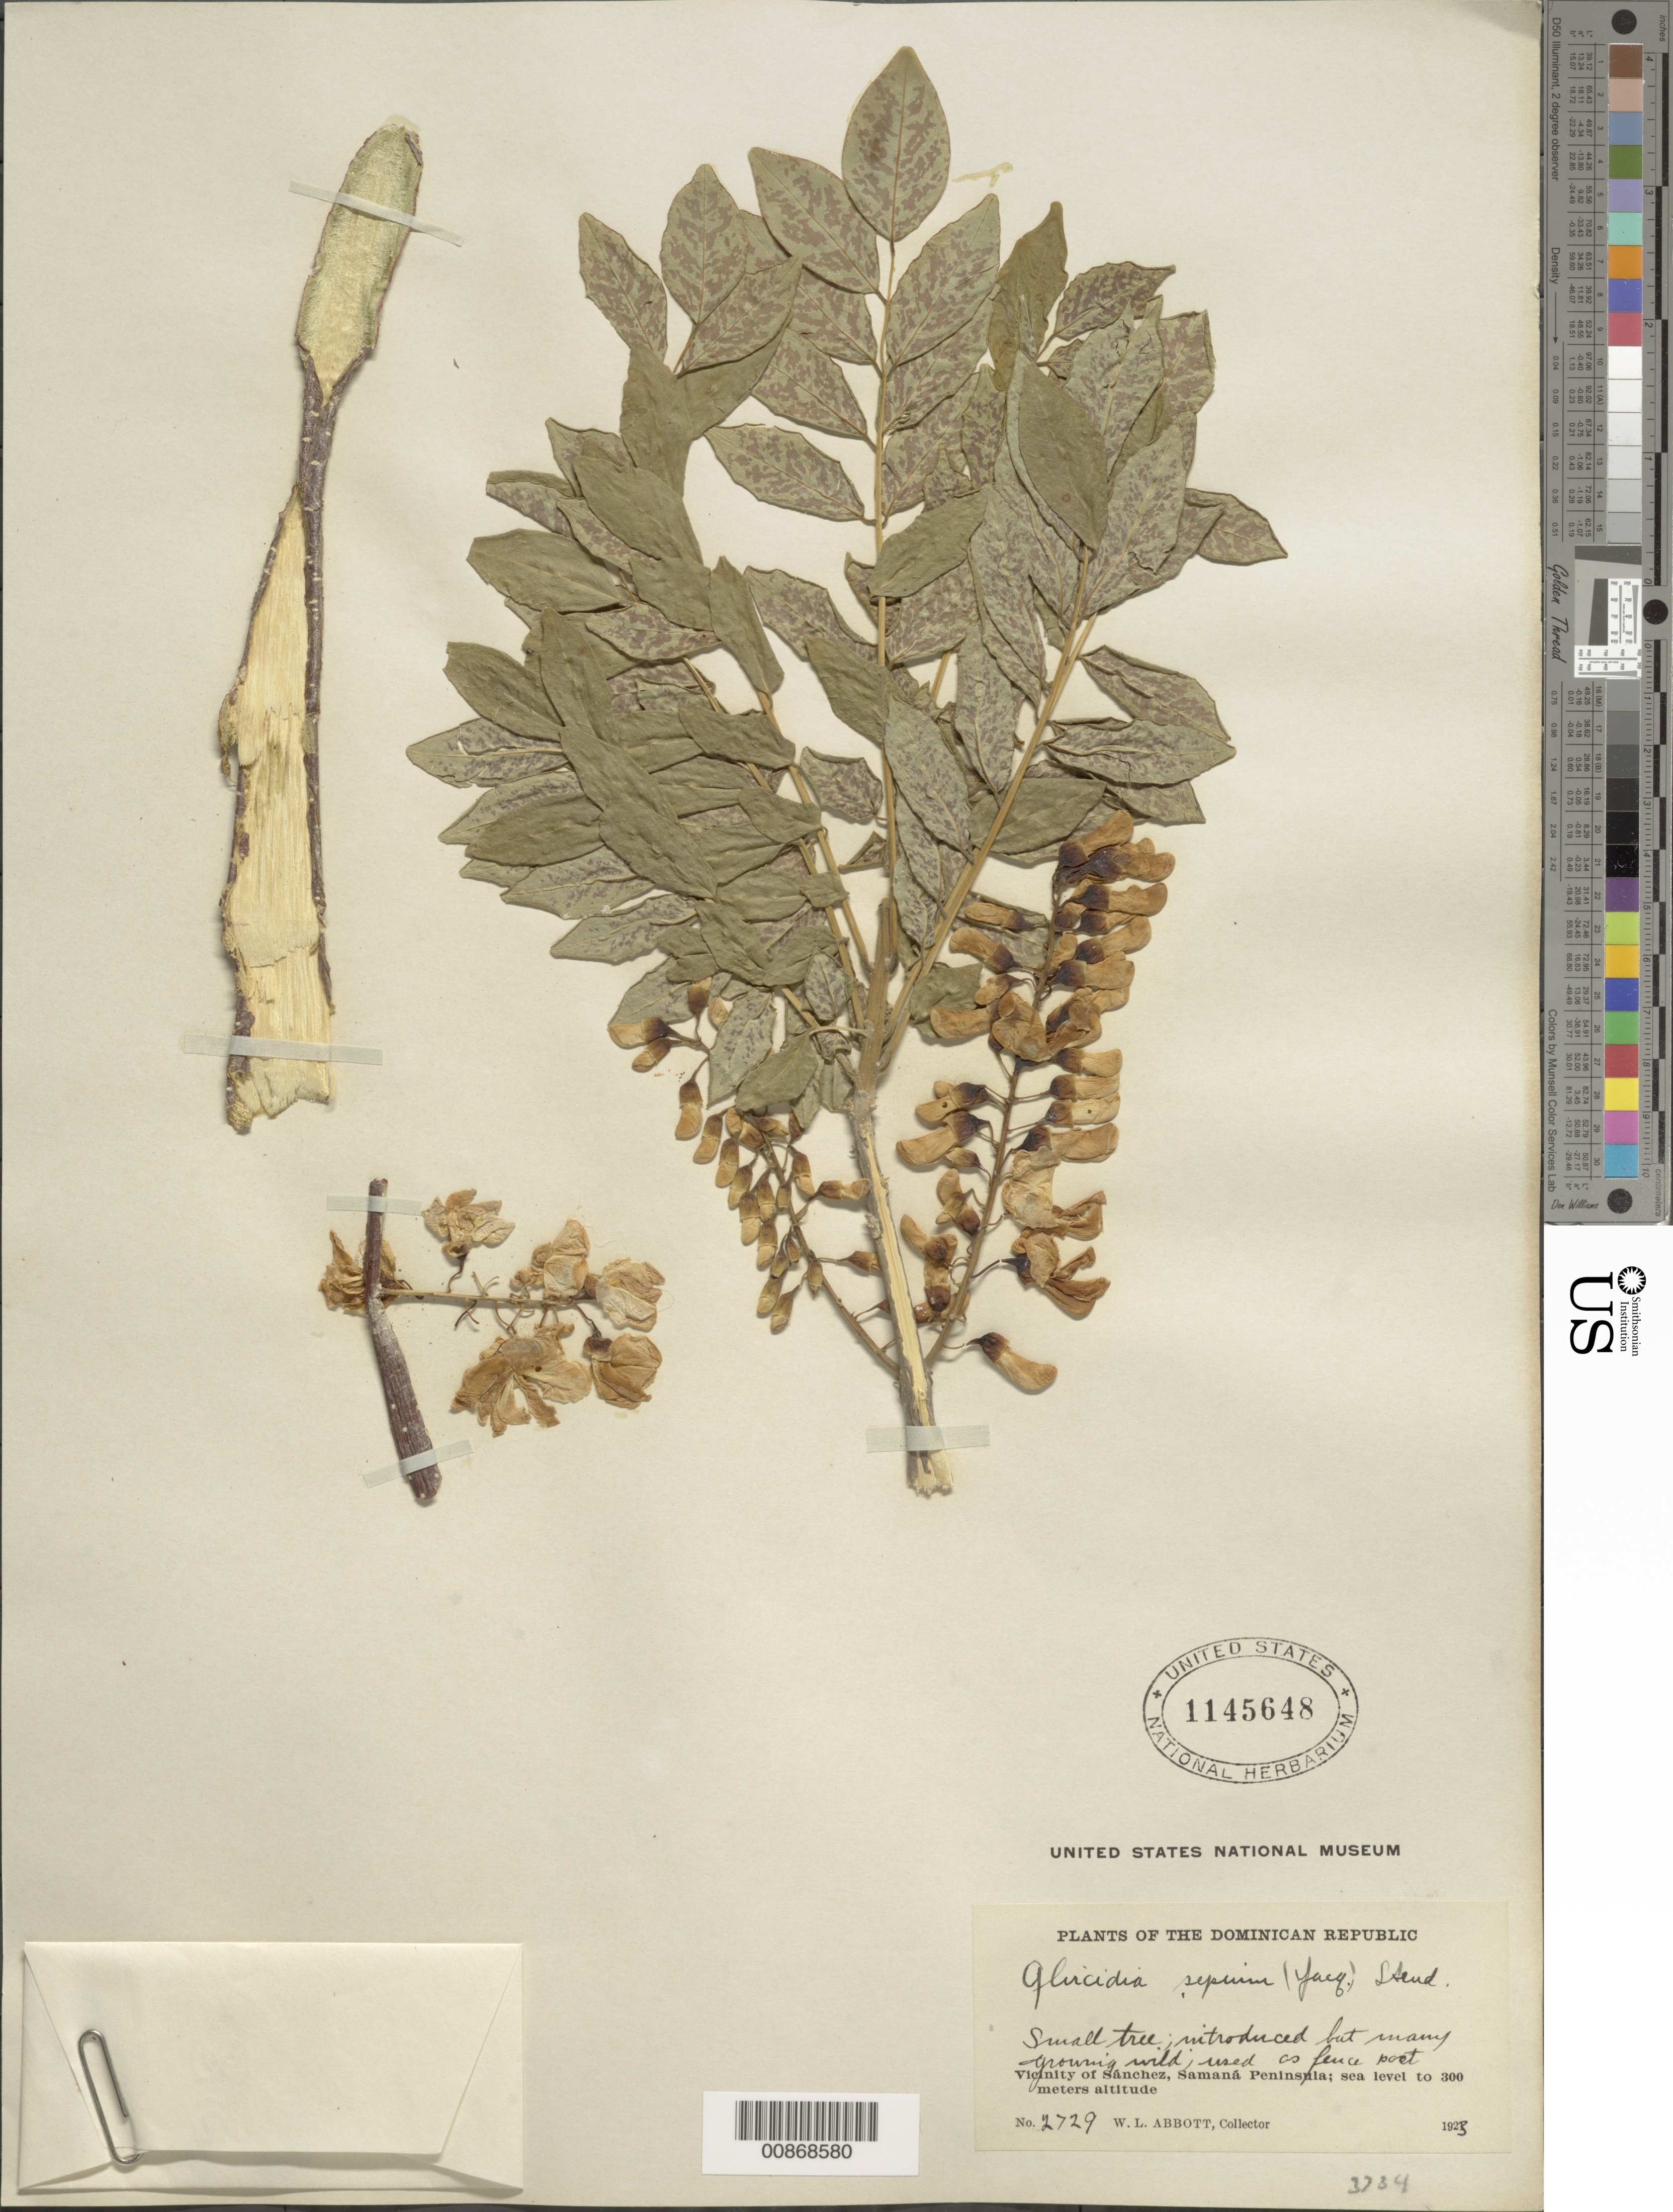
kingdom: Plantae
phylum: Tracheophyta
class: Magnoliopsida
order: Fabales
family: Fabaceae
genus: Gliricidia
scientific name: Gliricidia sepium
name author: (Jacq.) Kunth ex Walp.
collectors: W. L. Abbott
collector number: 2729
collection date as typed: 1923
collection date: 1923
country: Dominican Republic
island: Hispaniola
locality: Vicinity of Sánchez, Samaná Peninsula.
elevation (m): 0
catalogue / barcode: US 1145648